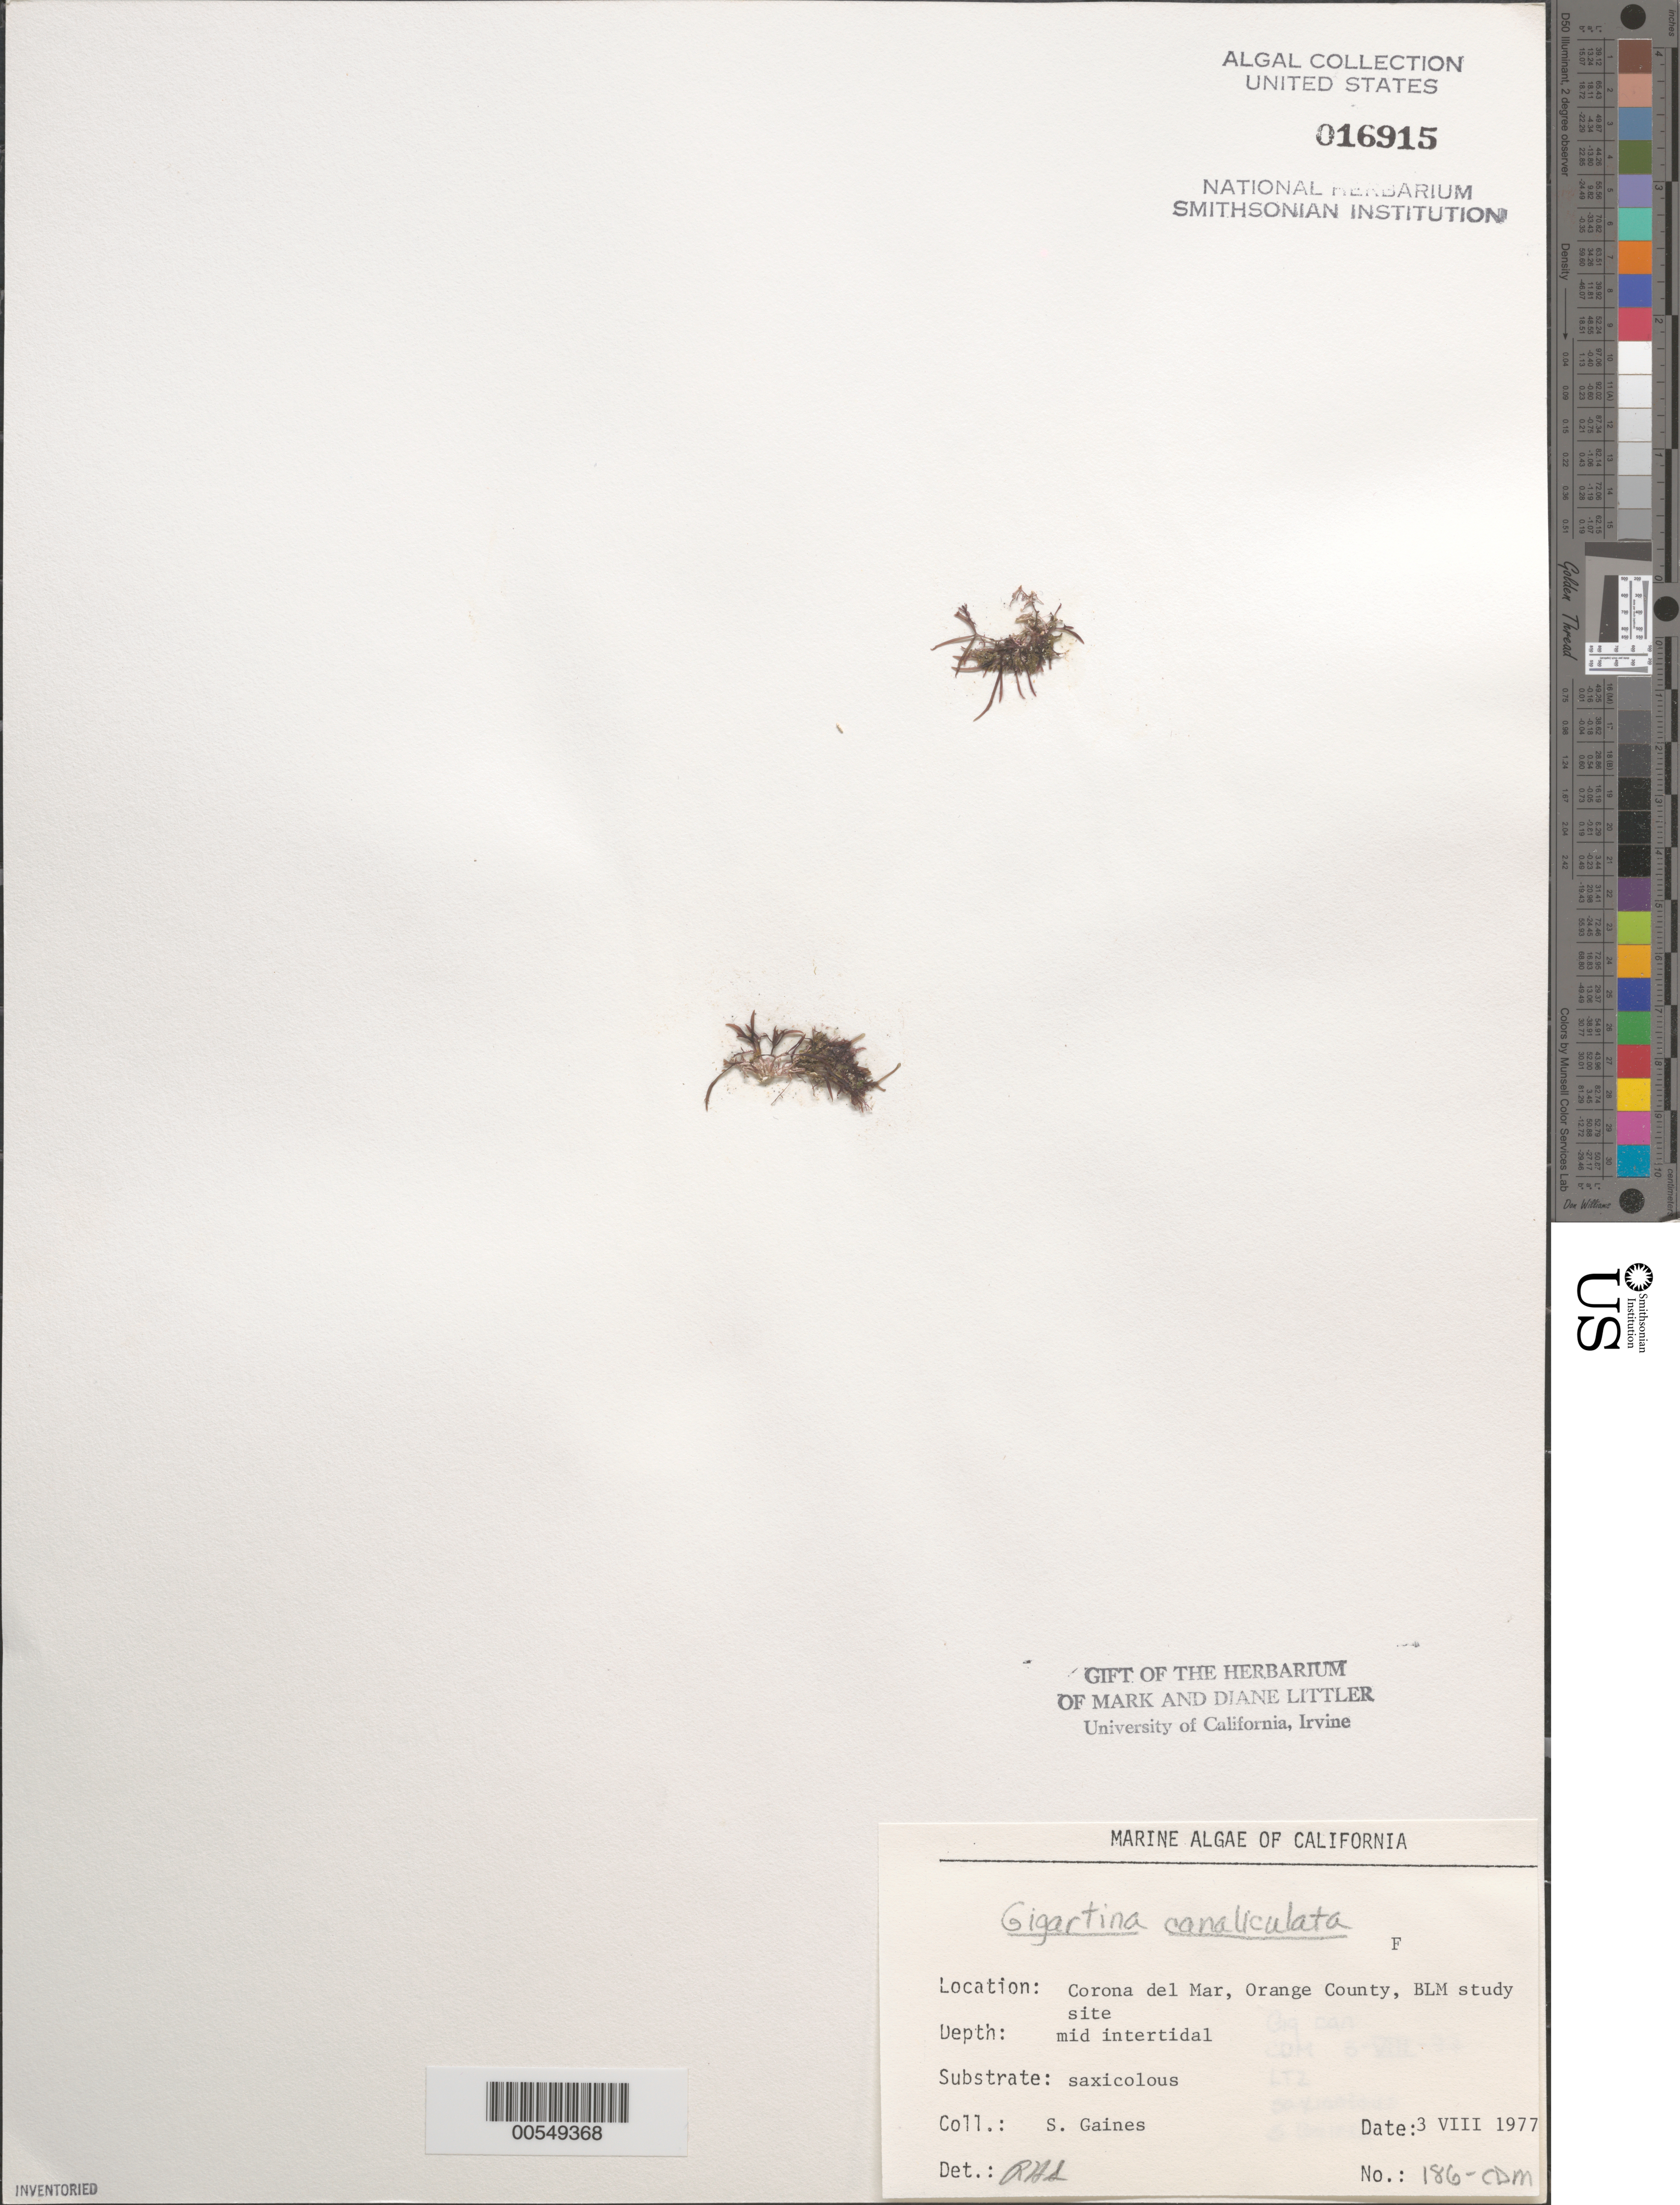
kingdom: Plantae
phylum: Rhodophyta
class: Florideophyceae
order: Gigartinales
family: Gigartinaceae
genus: Chondracanthus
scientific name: Chondracanthus canaliculatus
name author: (Harv.) Guiry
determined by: Algae name updating Project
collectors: S. Gaines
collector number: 186-cdm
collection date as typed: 03 Aug 1977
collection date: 1977-08-03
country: United States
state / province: California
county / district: Orange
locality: Corona del Mar, mouth of Morning Canyon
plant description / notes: BLM-SOCALBIGHT Rocky Intertidal Survey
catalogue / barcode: US 16915